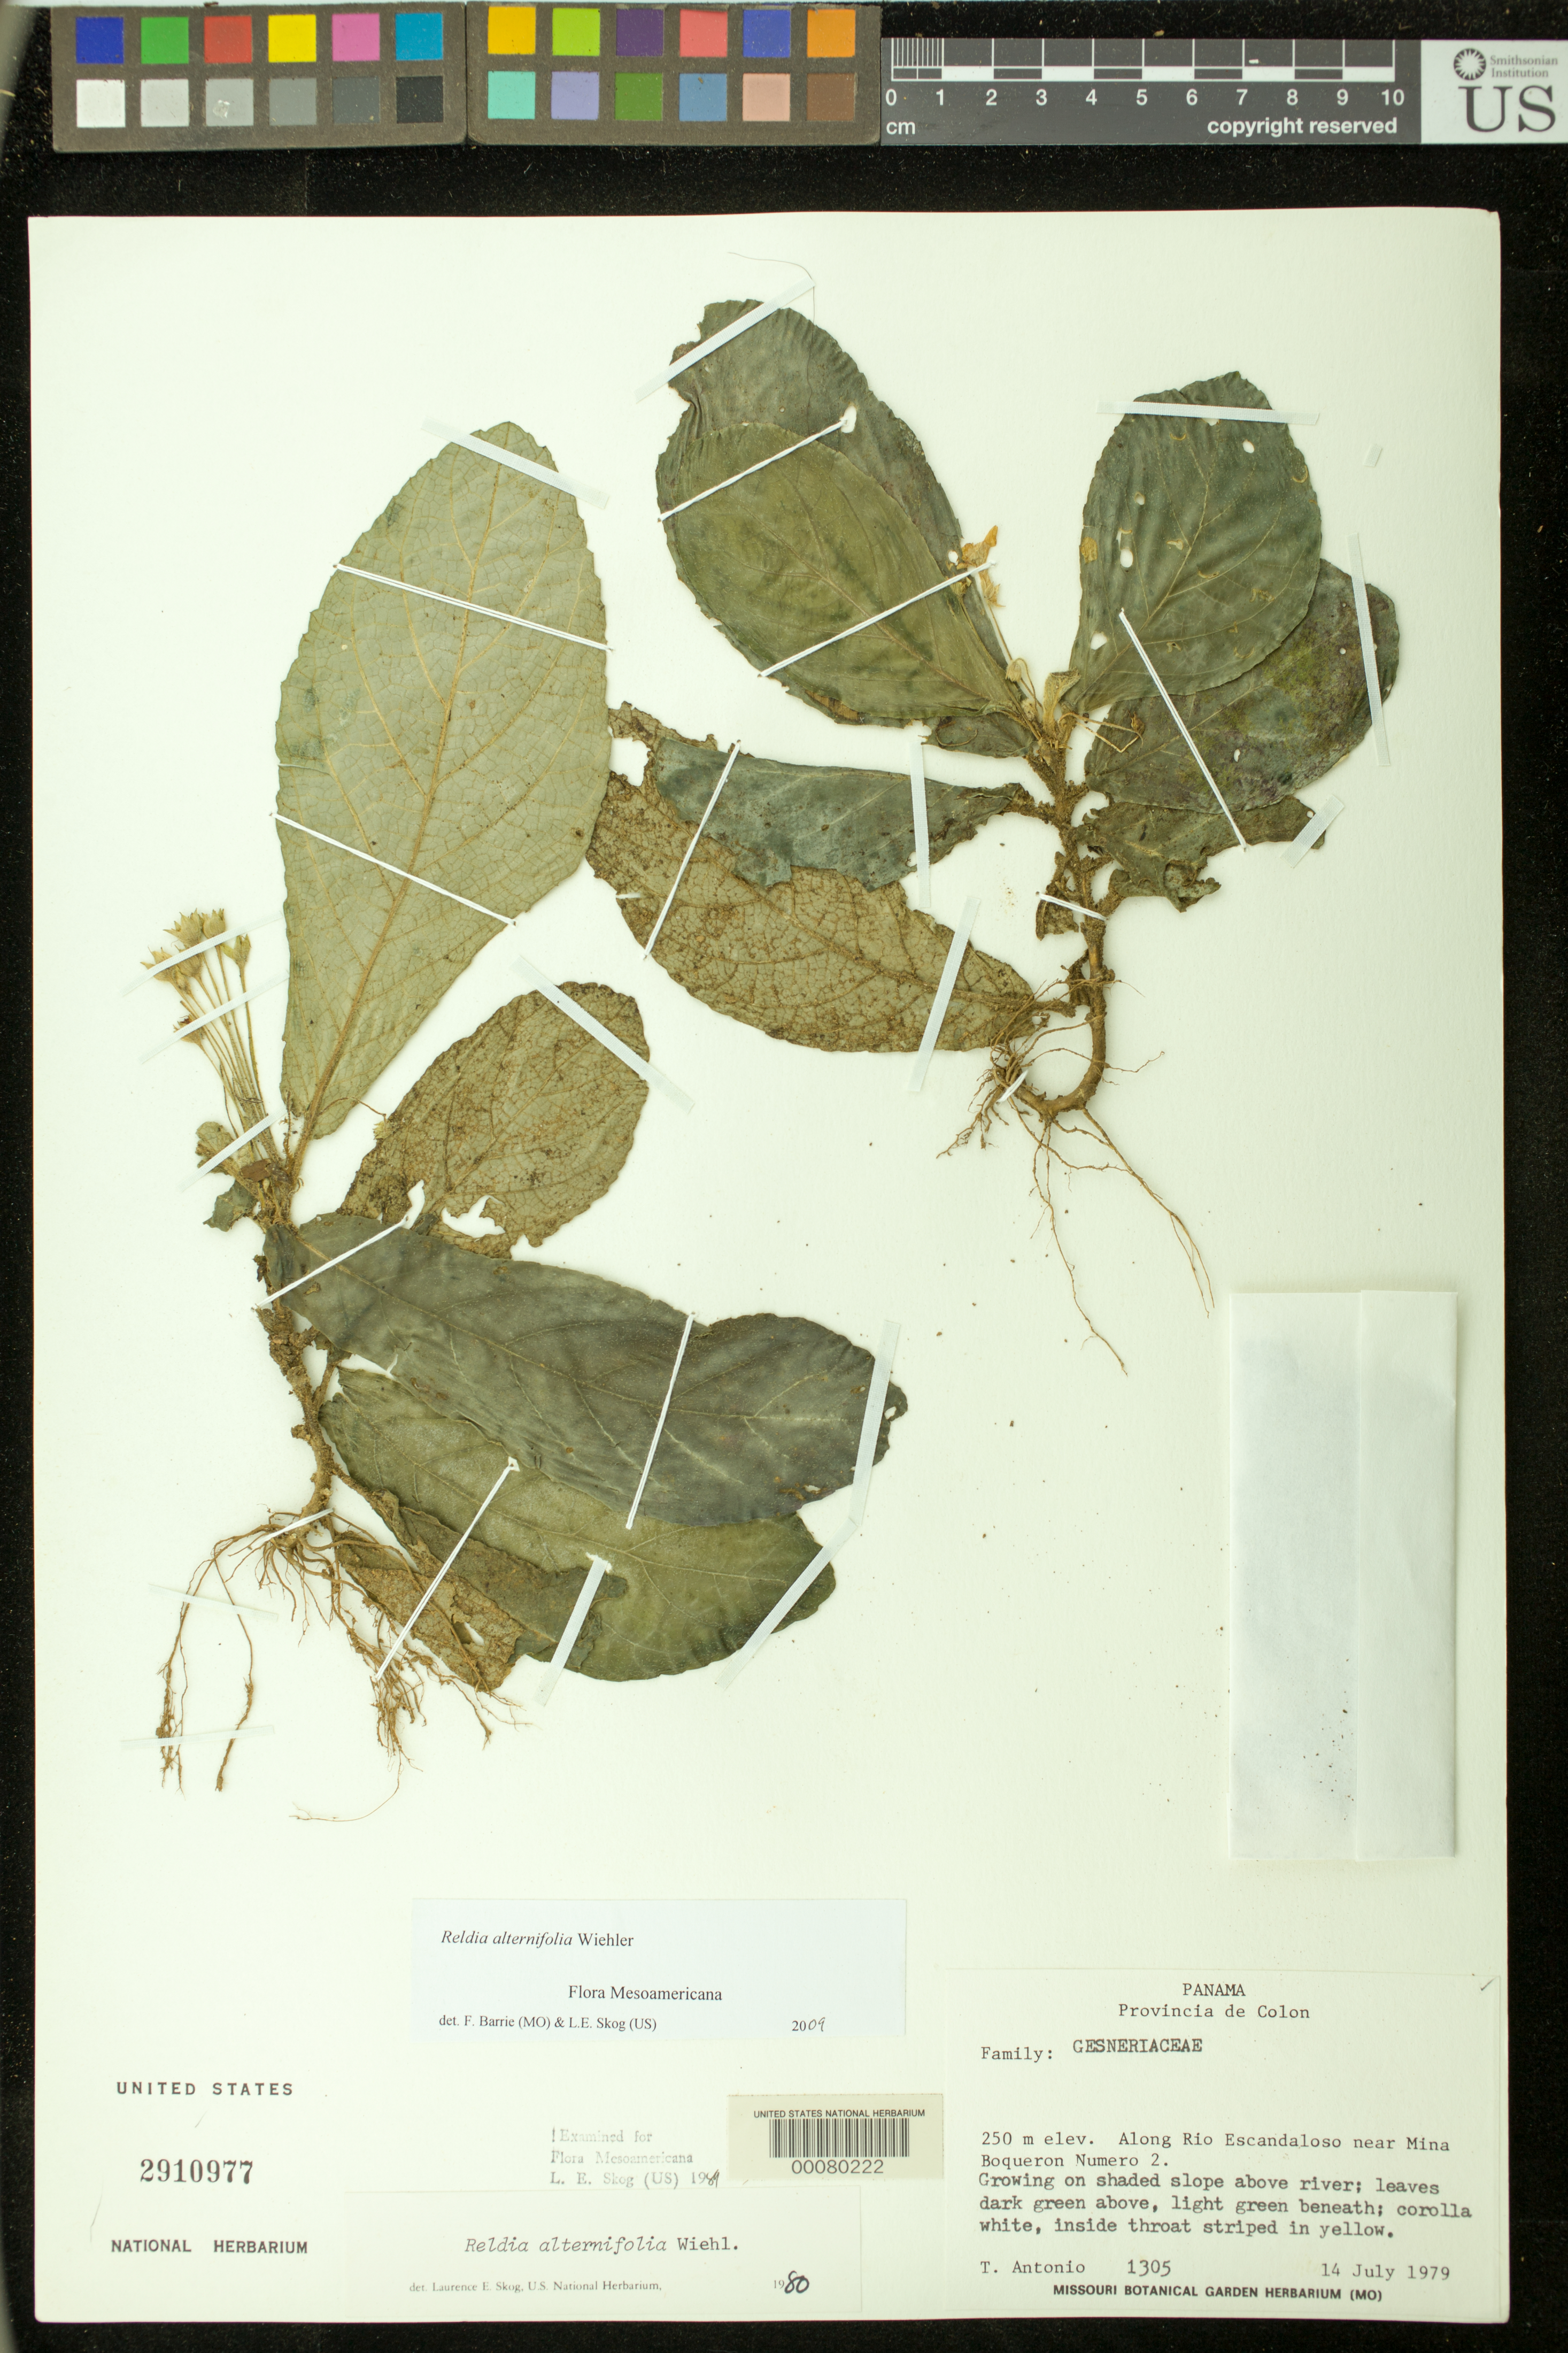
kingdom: Plantae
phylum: Tracheophyta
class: Magnoliopsida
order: Lamiales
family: Gesneriaceae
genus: Reldia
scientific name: Reldia alternifolia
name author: Wiehler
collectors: T. Antonio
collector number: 1305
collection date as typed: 14 Jul 1979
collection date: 1979-07-14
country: Panama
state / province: Colón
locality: Along Rio Escandaloso near Mina Boqueron numero 2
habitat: Growing on shaded slope above river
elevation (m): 250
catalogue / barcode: US 2910977